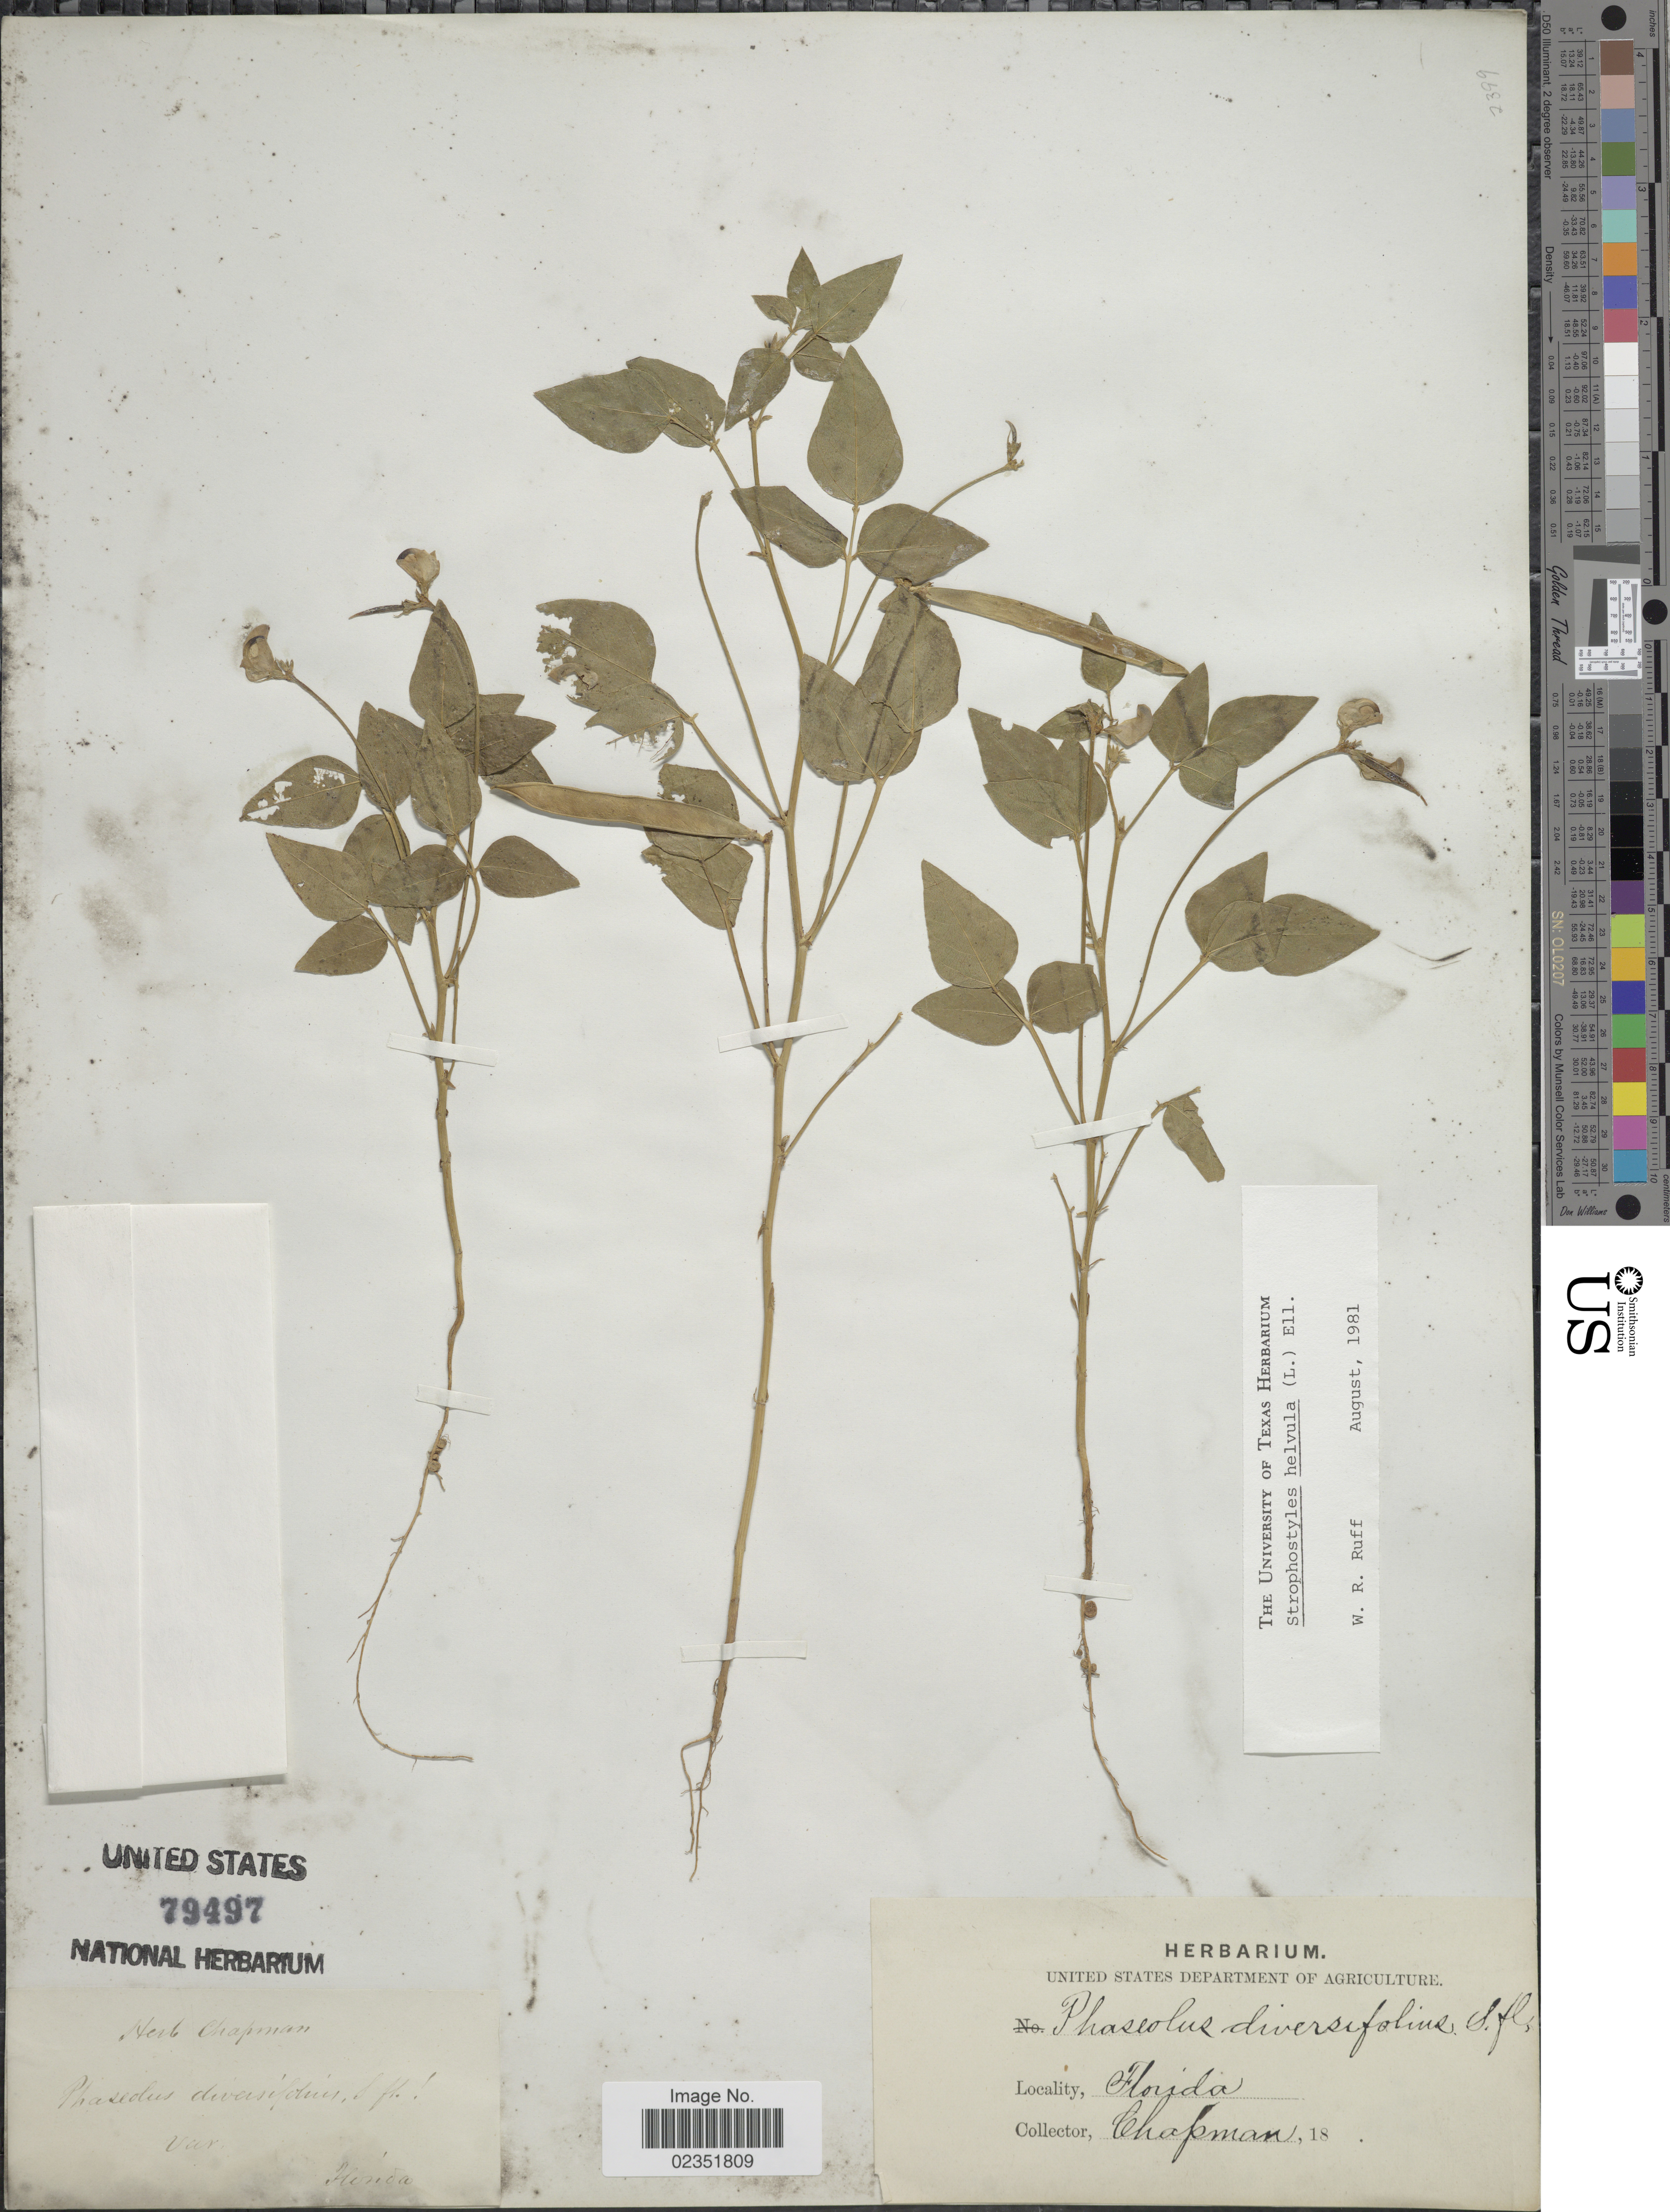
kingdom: Plantae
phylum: Tracheophyta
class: Magnoliopsida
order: Fabales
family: Fabaceae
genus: Strophostyles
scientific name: Strophostyles helvola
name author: (L.) Elliott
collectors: A. Chapman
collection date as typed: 18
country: United States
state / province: Florida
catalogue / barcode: US 79497